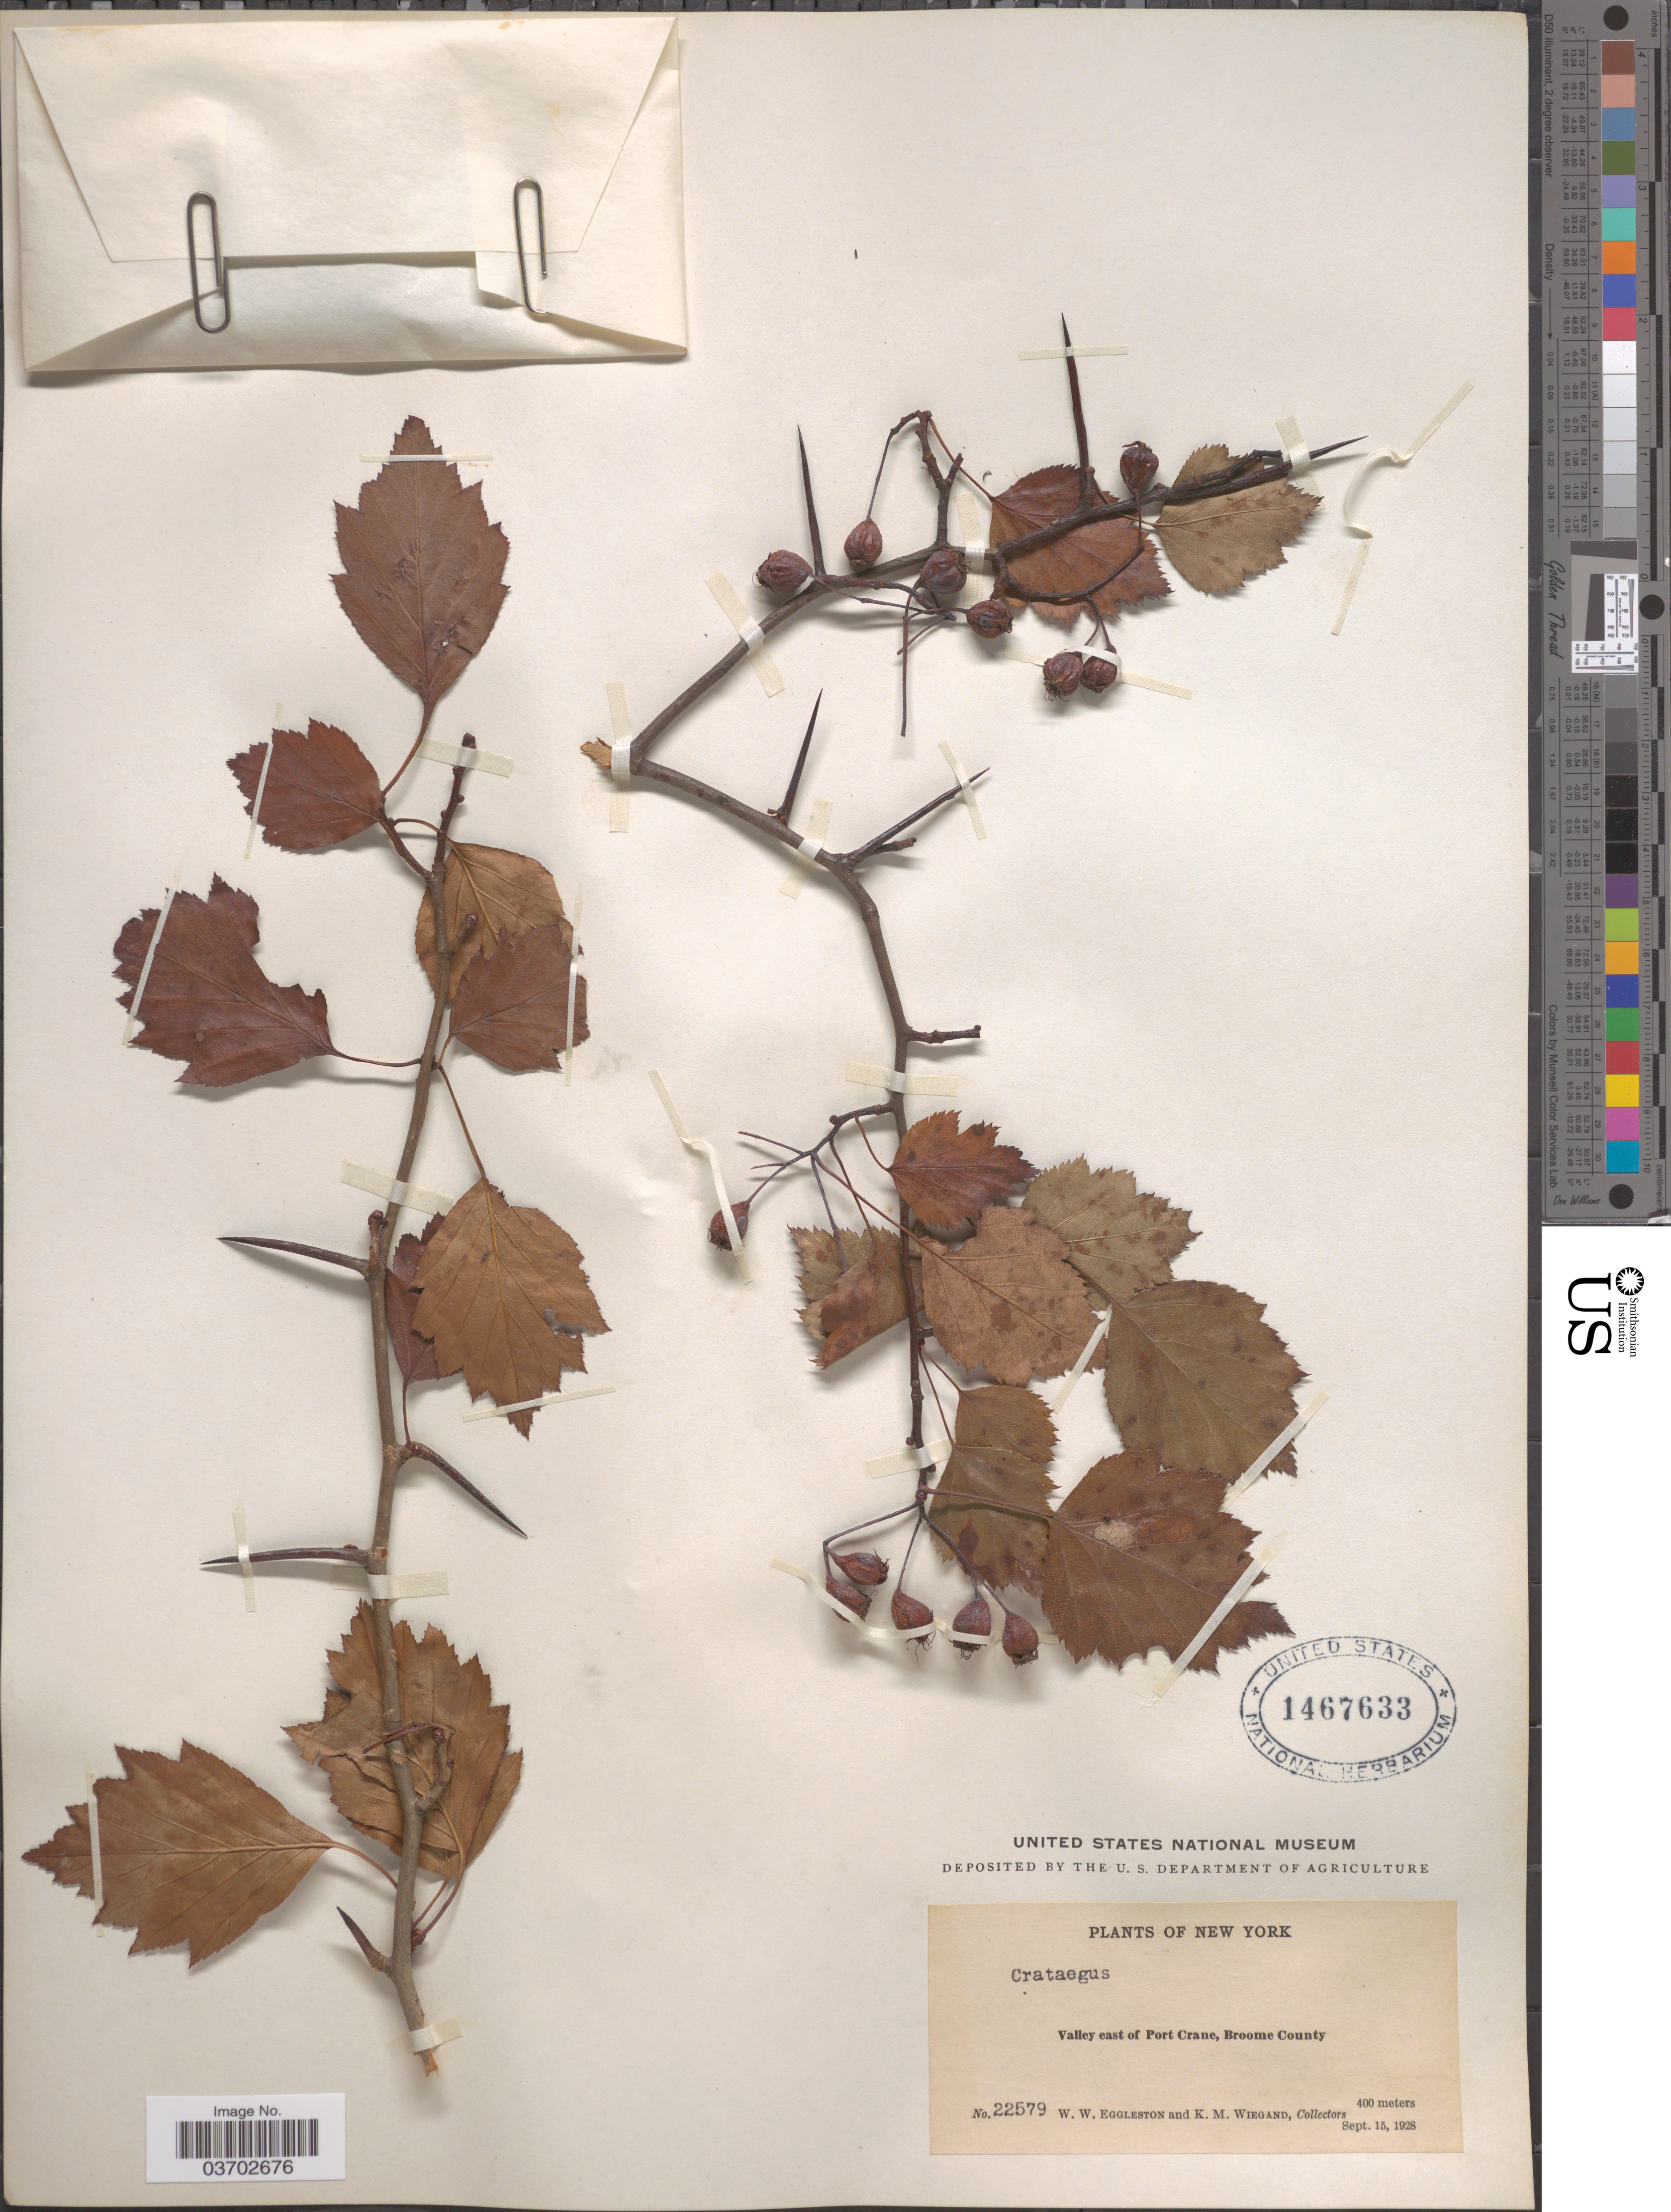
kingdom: Plantae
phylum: Tracheophyta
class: Magnoliopsida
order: Rosales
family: Rosaceae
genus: Crataegus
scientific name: Crataegus sp.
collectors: W. W. Eggleston & K. M. Wiegand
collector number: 22579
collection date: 1928-09-15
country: United States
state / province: New York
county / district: Broome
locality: Valley east of Port Crane, Broome County.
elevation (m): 400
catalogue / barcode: US 1467633